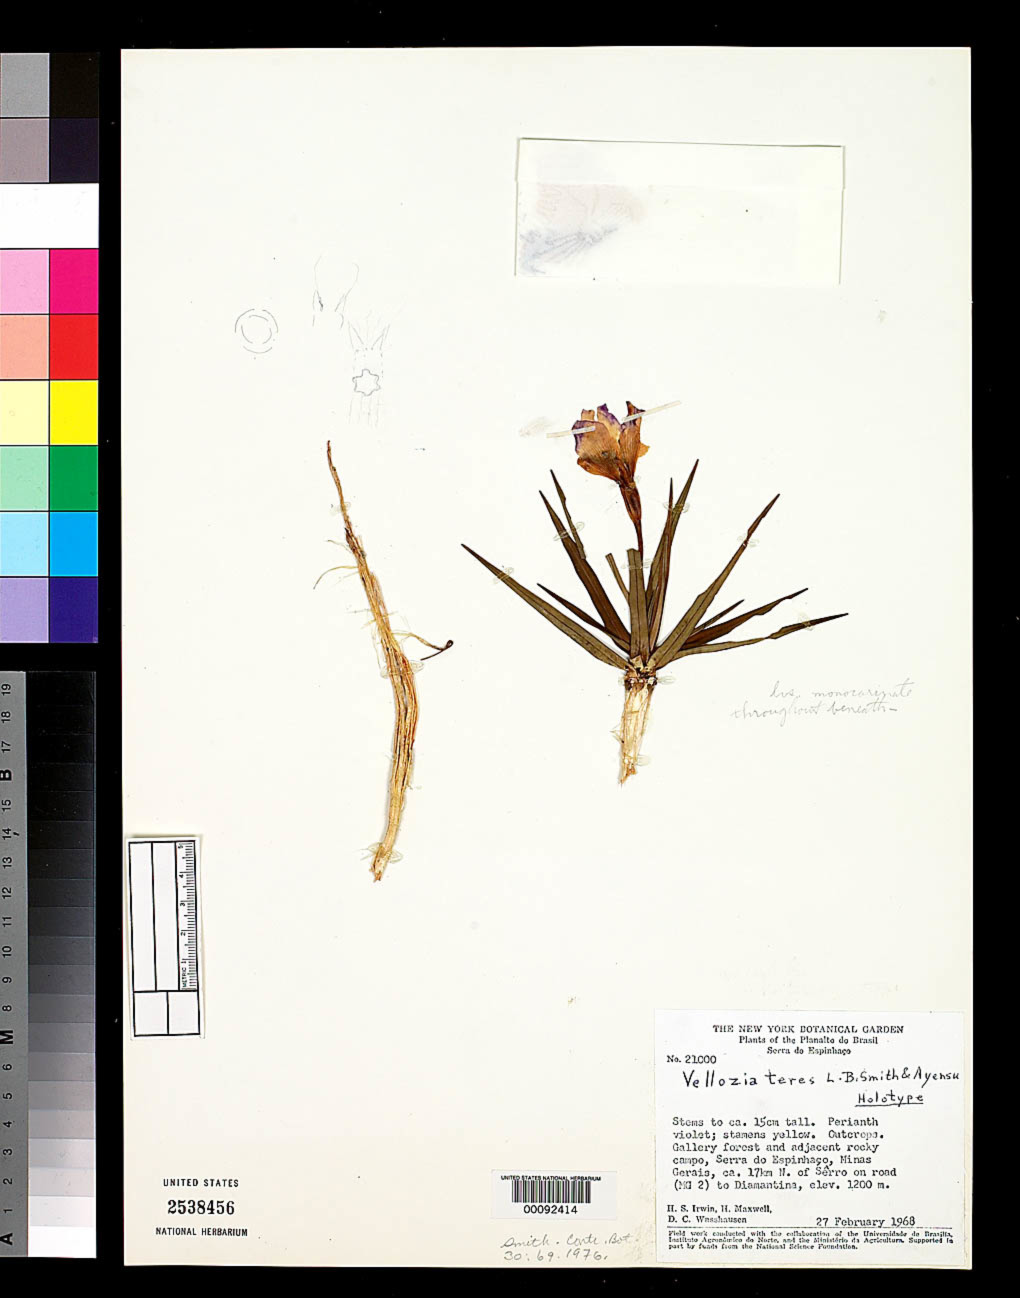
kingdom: Plantae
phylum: Tracheophyta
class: Liliopsida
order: Pandanales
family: Velloziaceae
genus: Vellozia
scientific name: Vellozia teres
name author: L.B. Sm. & Ayensu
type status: Holotype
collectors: H. Irwin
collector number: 21000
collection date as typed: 27 Feb 1968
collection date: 1968-02-27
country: Brazil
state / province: Minas Gerais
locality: North of Serra do Espinhaco on road to Diamantina.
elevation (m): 1200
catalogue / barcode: US 2538456